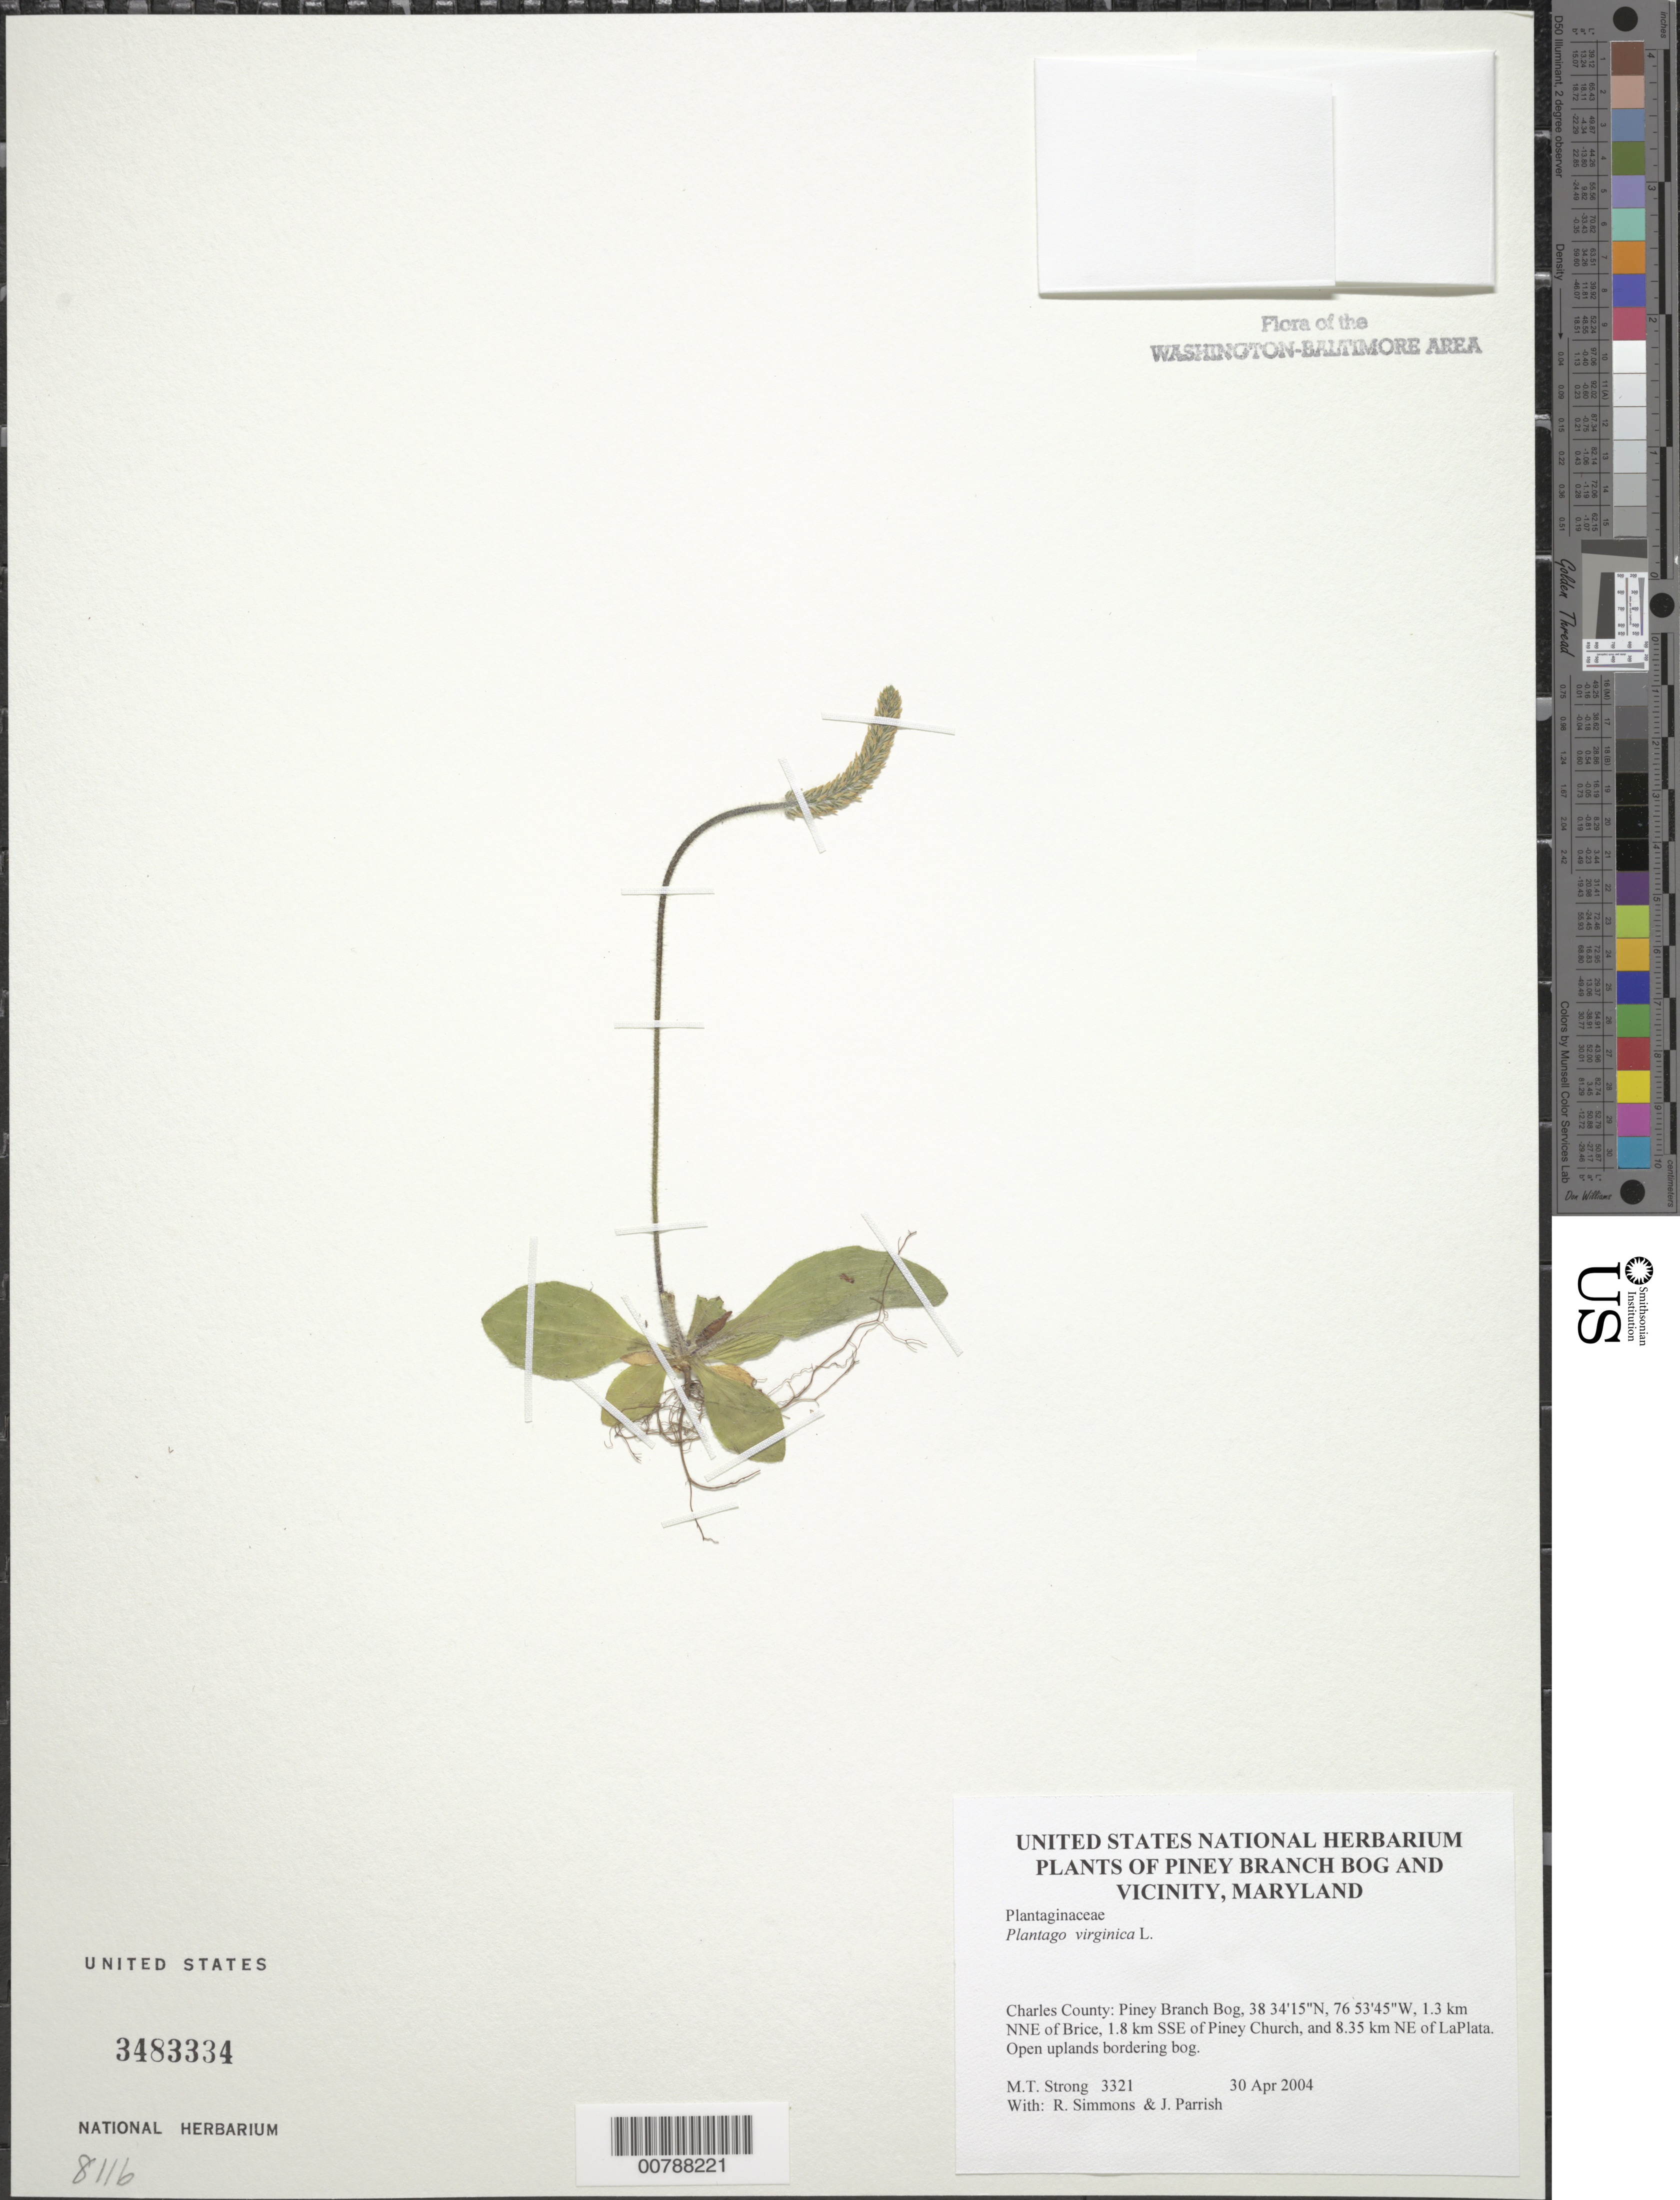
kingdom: Plantae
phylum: Tracheophyta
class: Magnoliopsida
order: Lamiales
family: Plantaginaceae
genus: Plantago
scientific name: Plantago virginica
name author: L.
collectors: M. T. Strong, R. B. Simmons & J. Parrish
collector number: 3321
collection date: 2004-04-30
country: United States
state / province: Maryland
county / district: Charles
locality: Piney Branch Bog, 1.3 km NNE of Brice, 1.8 km SSE of Piney Church, and 8.35 km NE of LaPlata.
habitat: Open upland bordering bog.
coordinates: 38 34 15 N, 76 53 45 W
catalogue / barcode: US 3483334